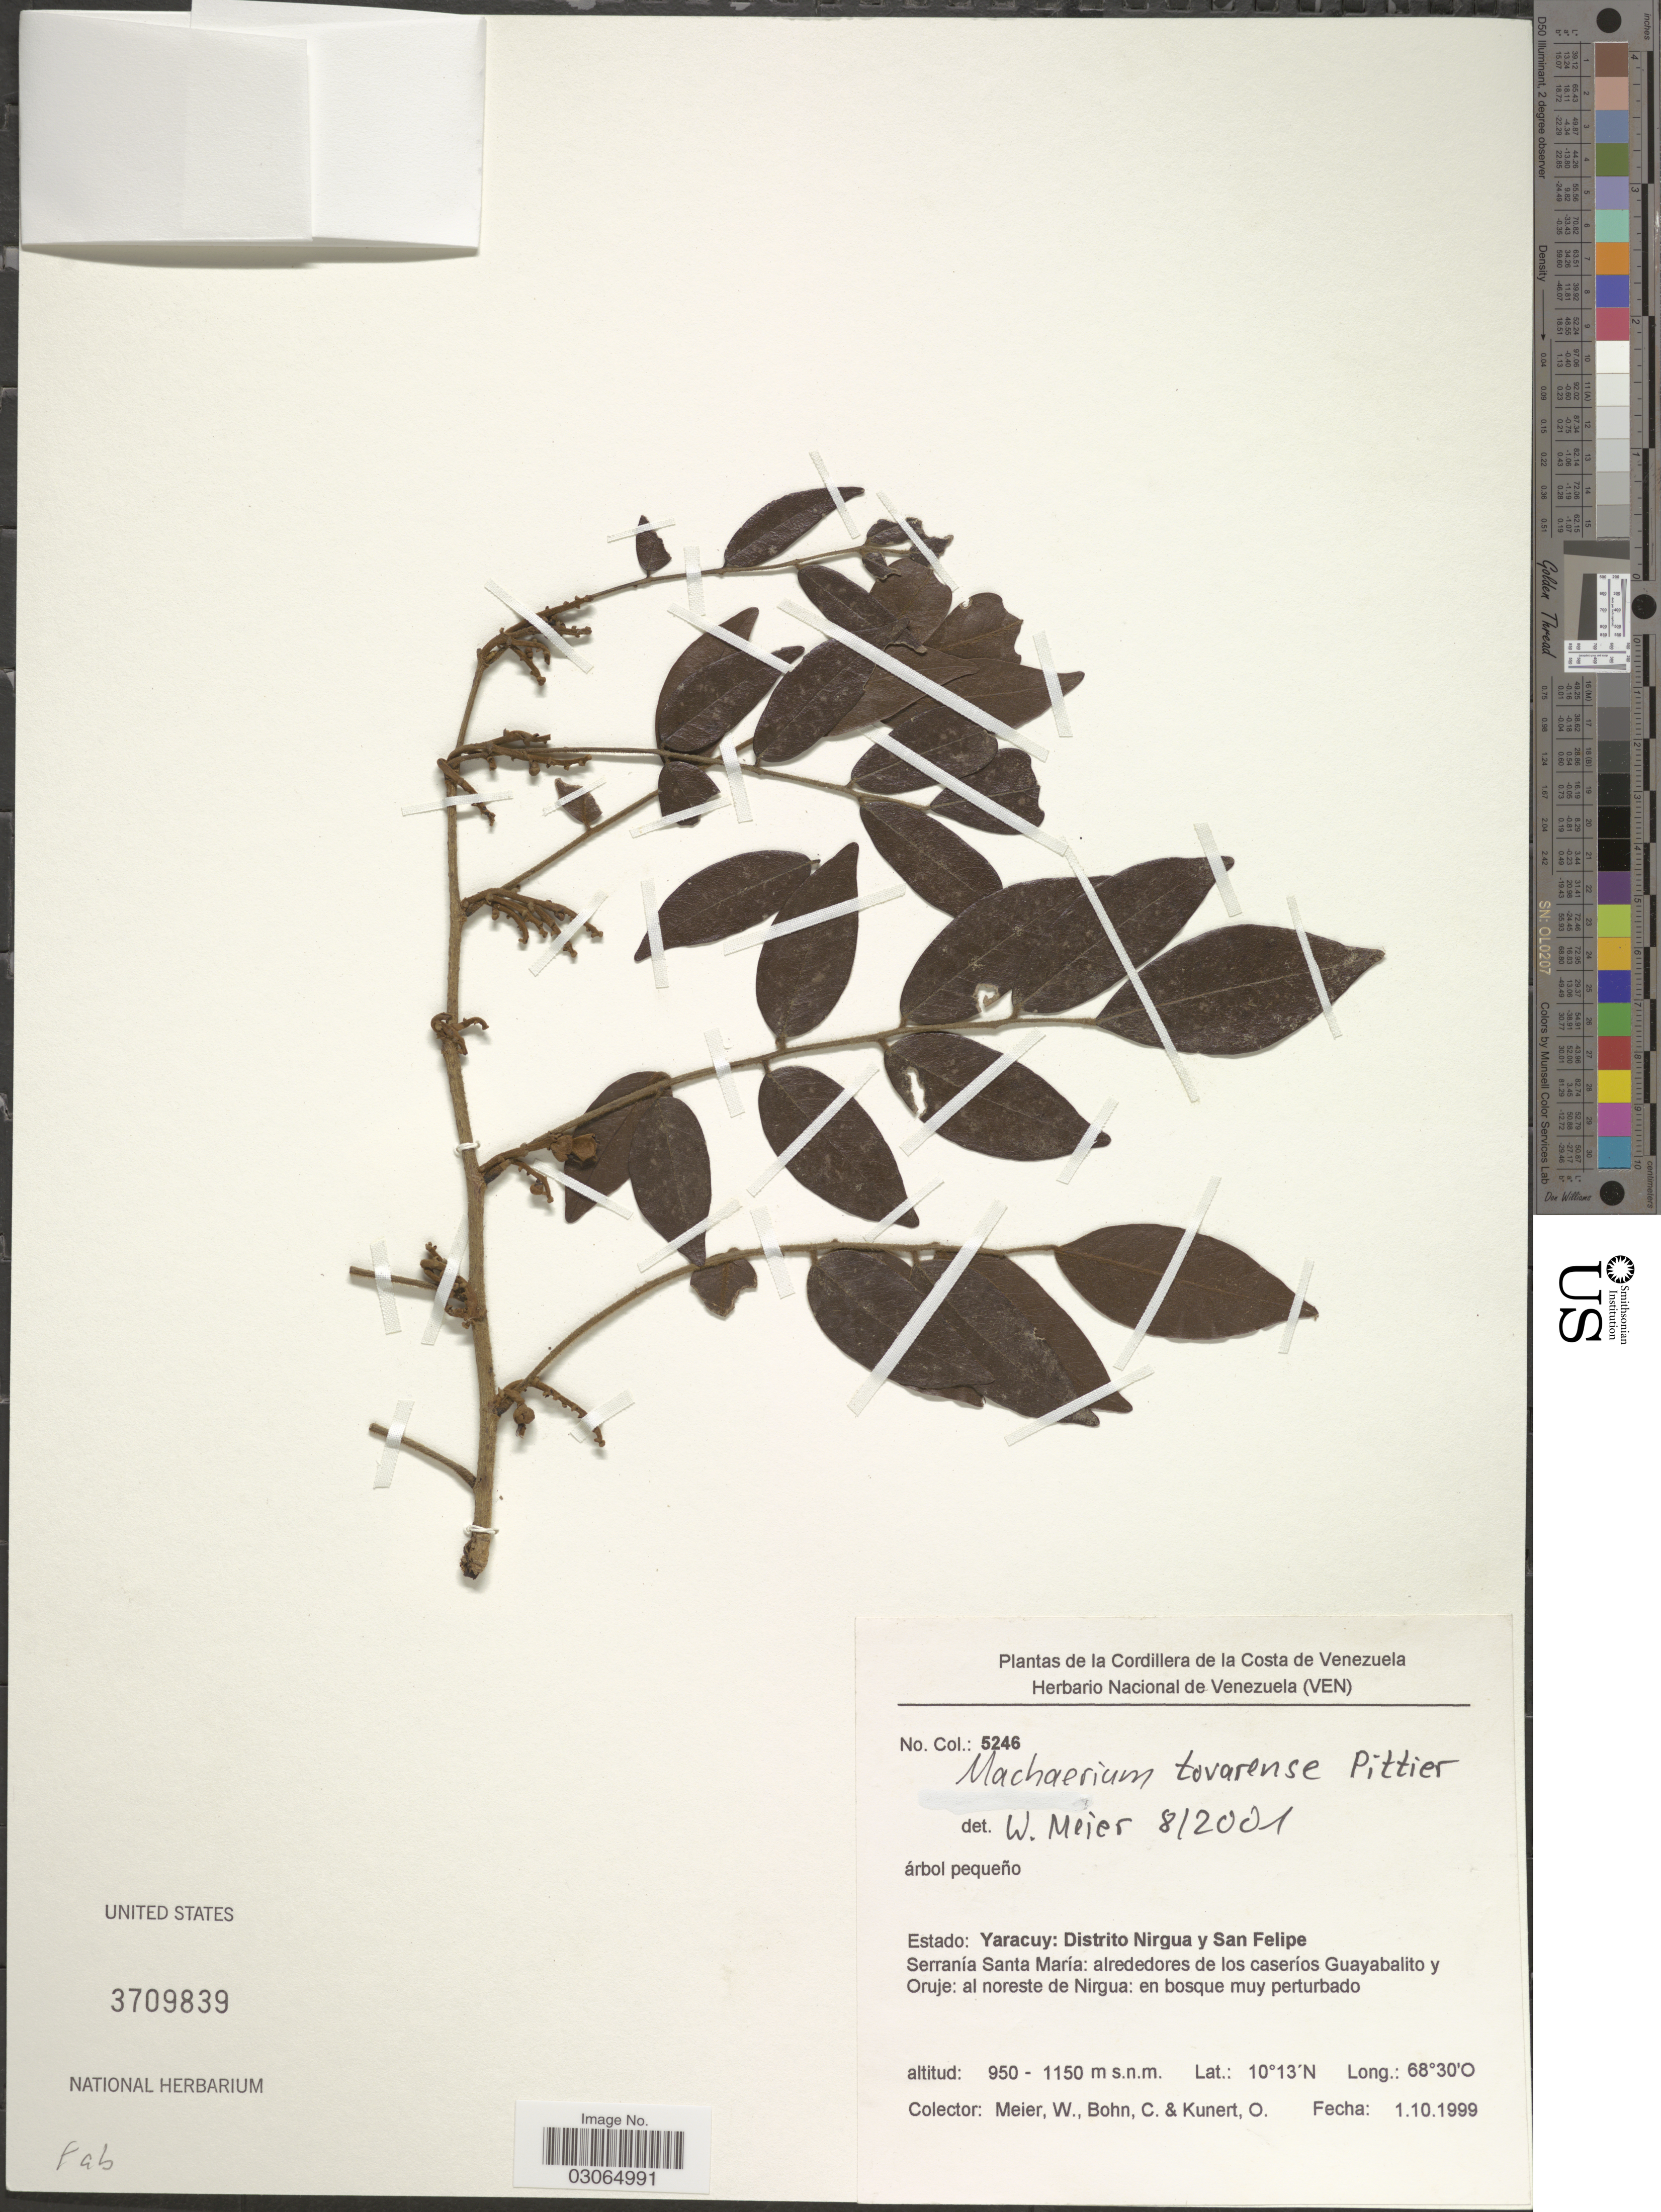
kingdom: Plantae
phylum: Tracheophyta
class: Magnoliopsida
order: Fabales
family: Fabaceae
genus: Machaerium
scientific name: Machaerium tovarense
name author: Pittier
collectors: W. Meier, C. Bohn & O. Kunert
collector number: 5246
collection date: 1999-10-01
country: Venezuela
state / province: Yaracuy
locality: Distrito Nirgua y San Felipe. Serranía Santa María: alrededores de los caseríos Guayabalito y Oruje: al noreste de Nirgua.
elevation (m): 950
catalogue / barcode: US 3709839